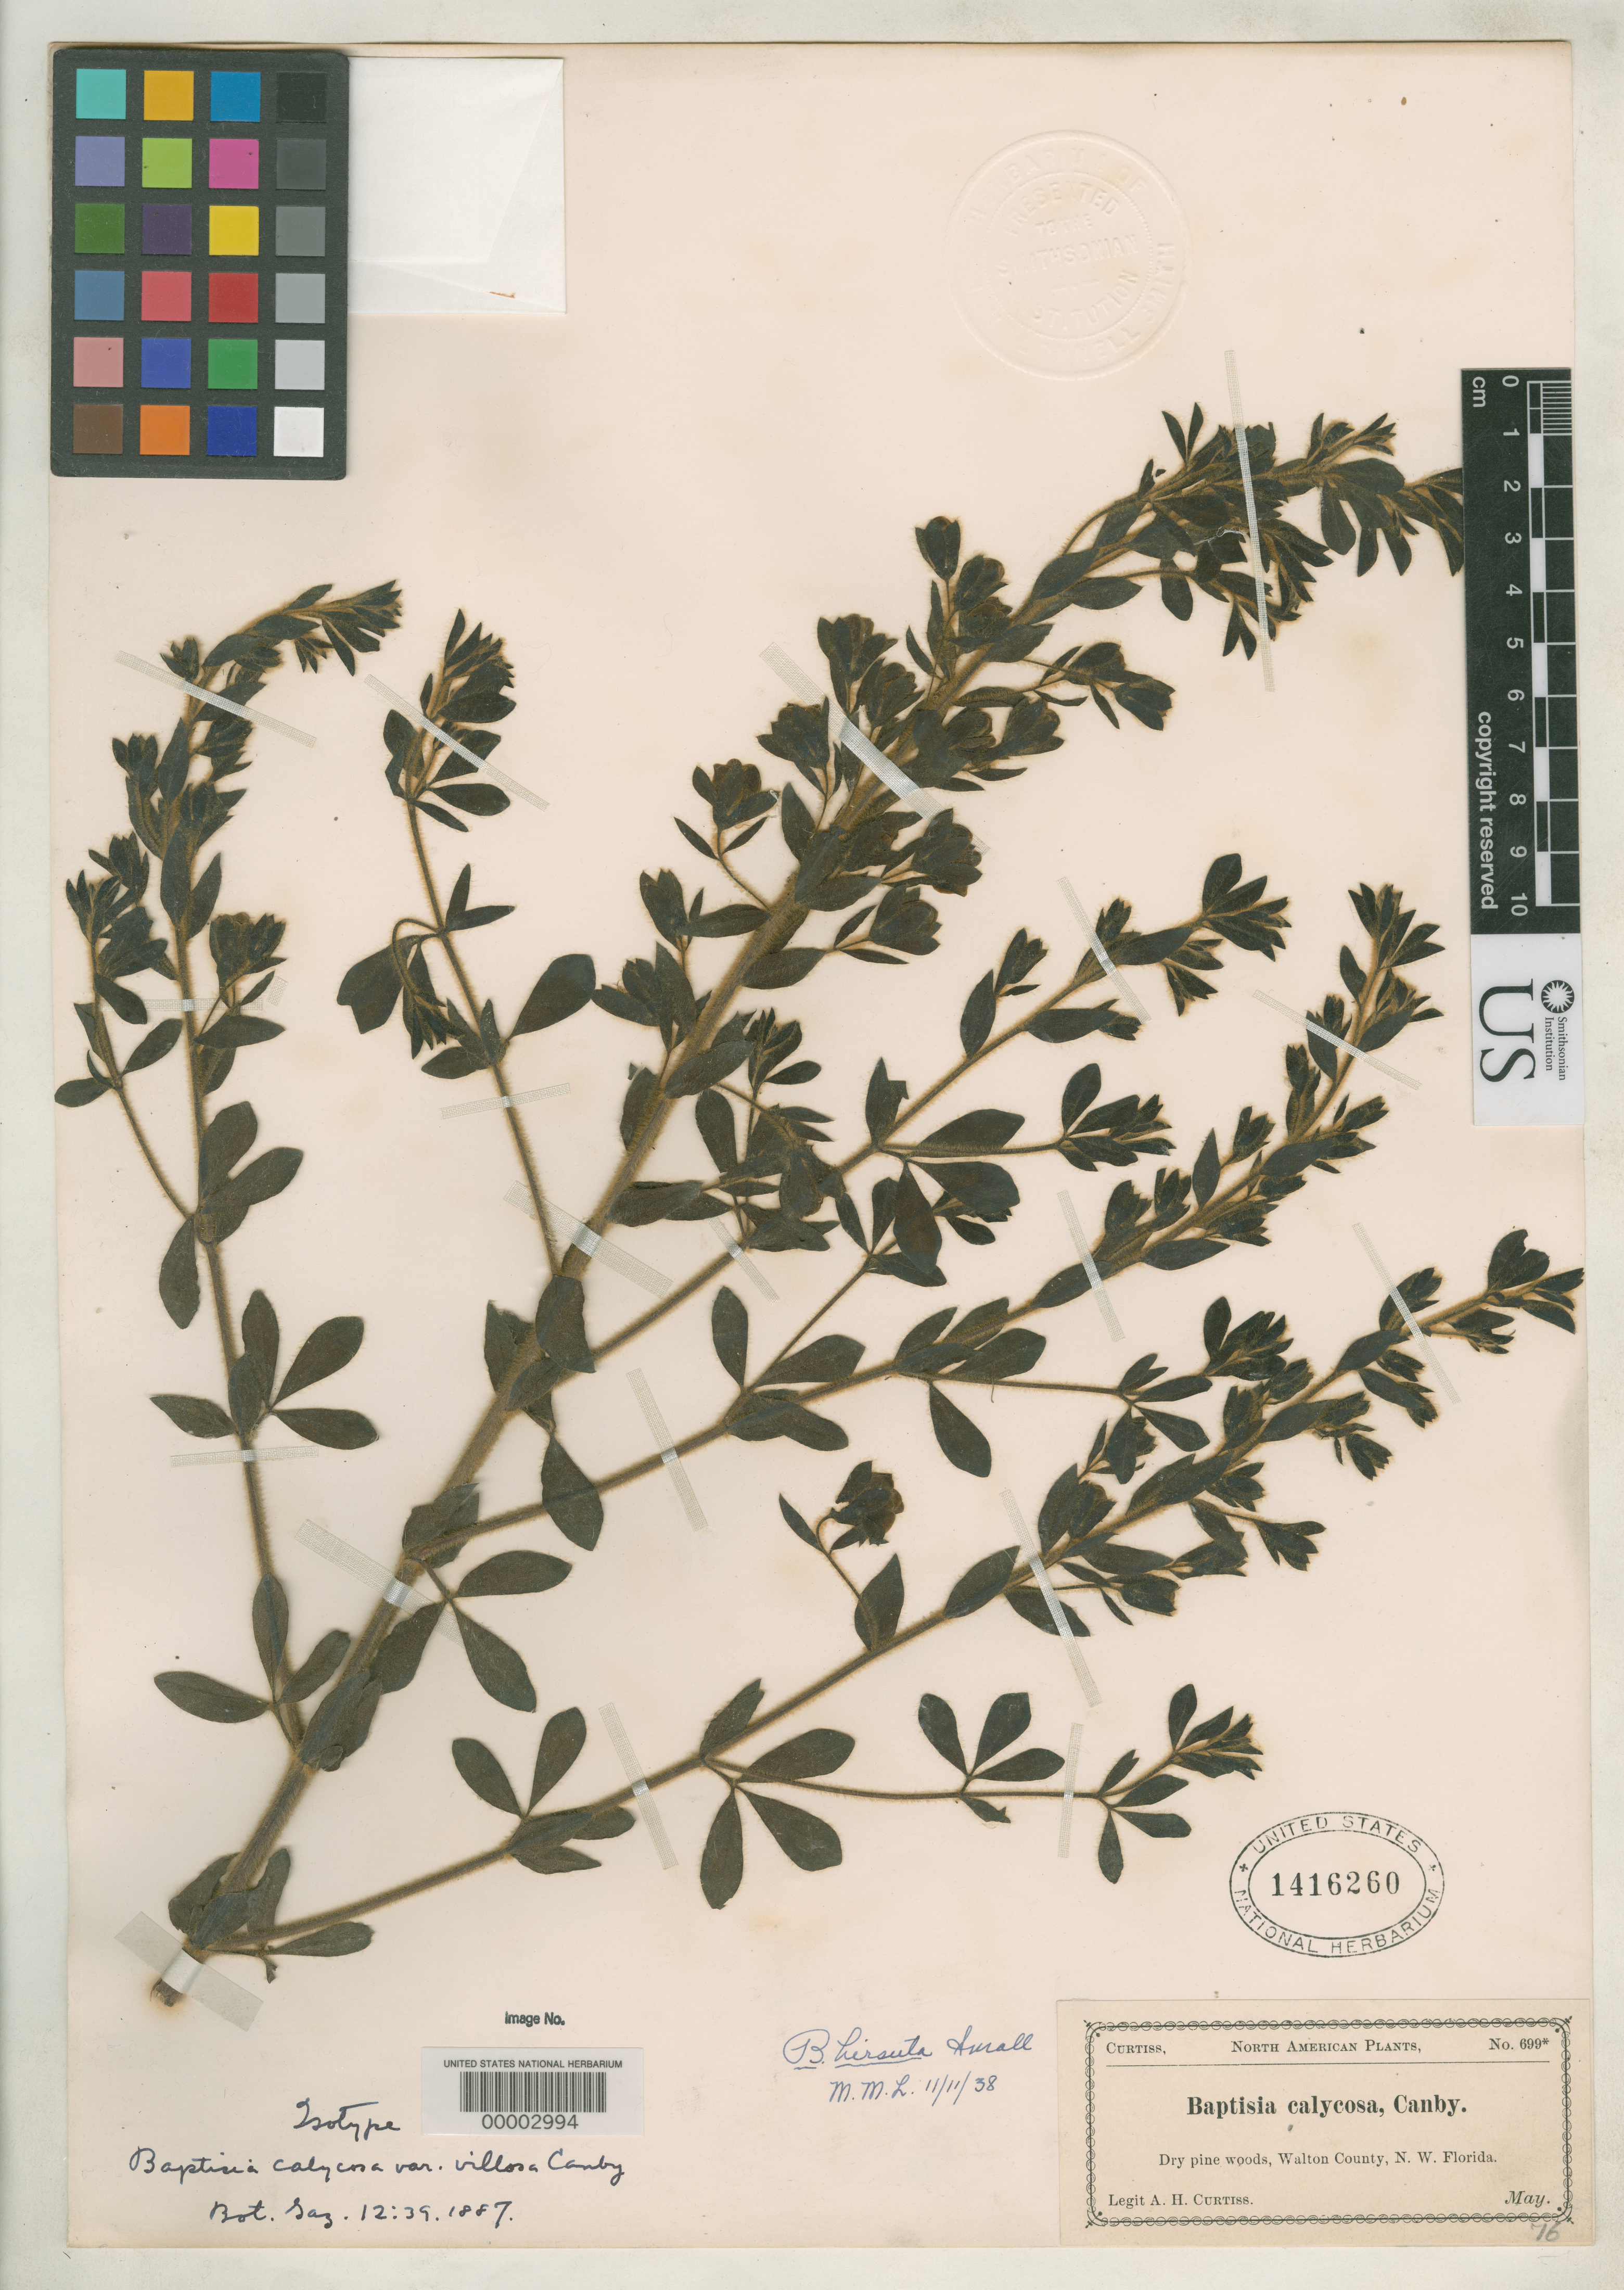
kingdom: Plantae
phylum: Tracheophyta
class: Magnoliopsida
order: Fabales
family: Fabaceae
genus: Baptisia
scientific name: Baptisia calycosa var. villosa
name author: Canby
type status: Type Fragment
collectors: A. H. Curtiss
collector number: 699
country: United States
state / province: Florida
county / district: Walton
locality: De Funiak Springs.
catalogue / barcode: US 1416260